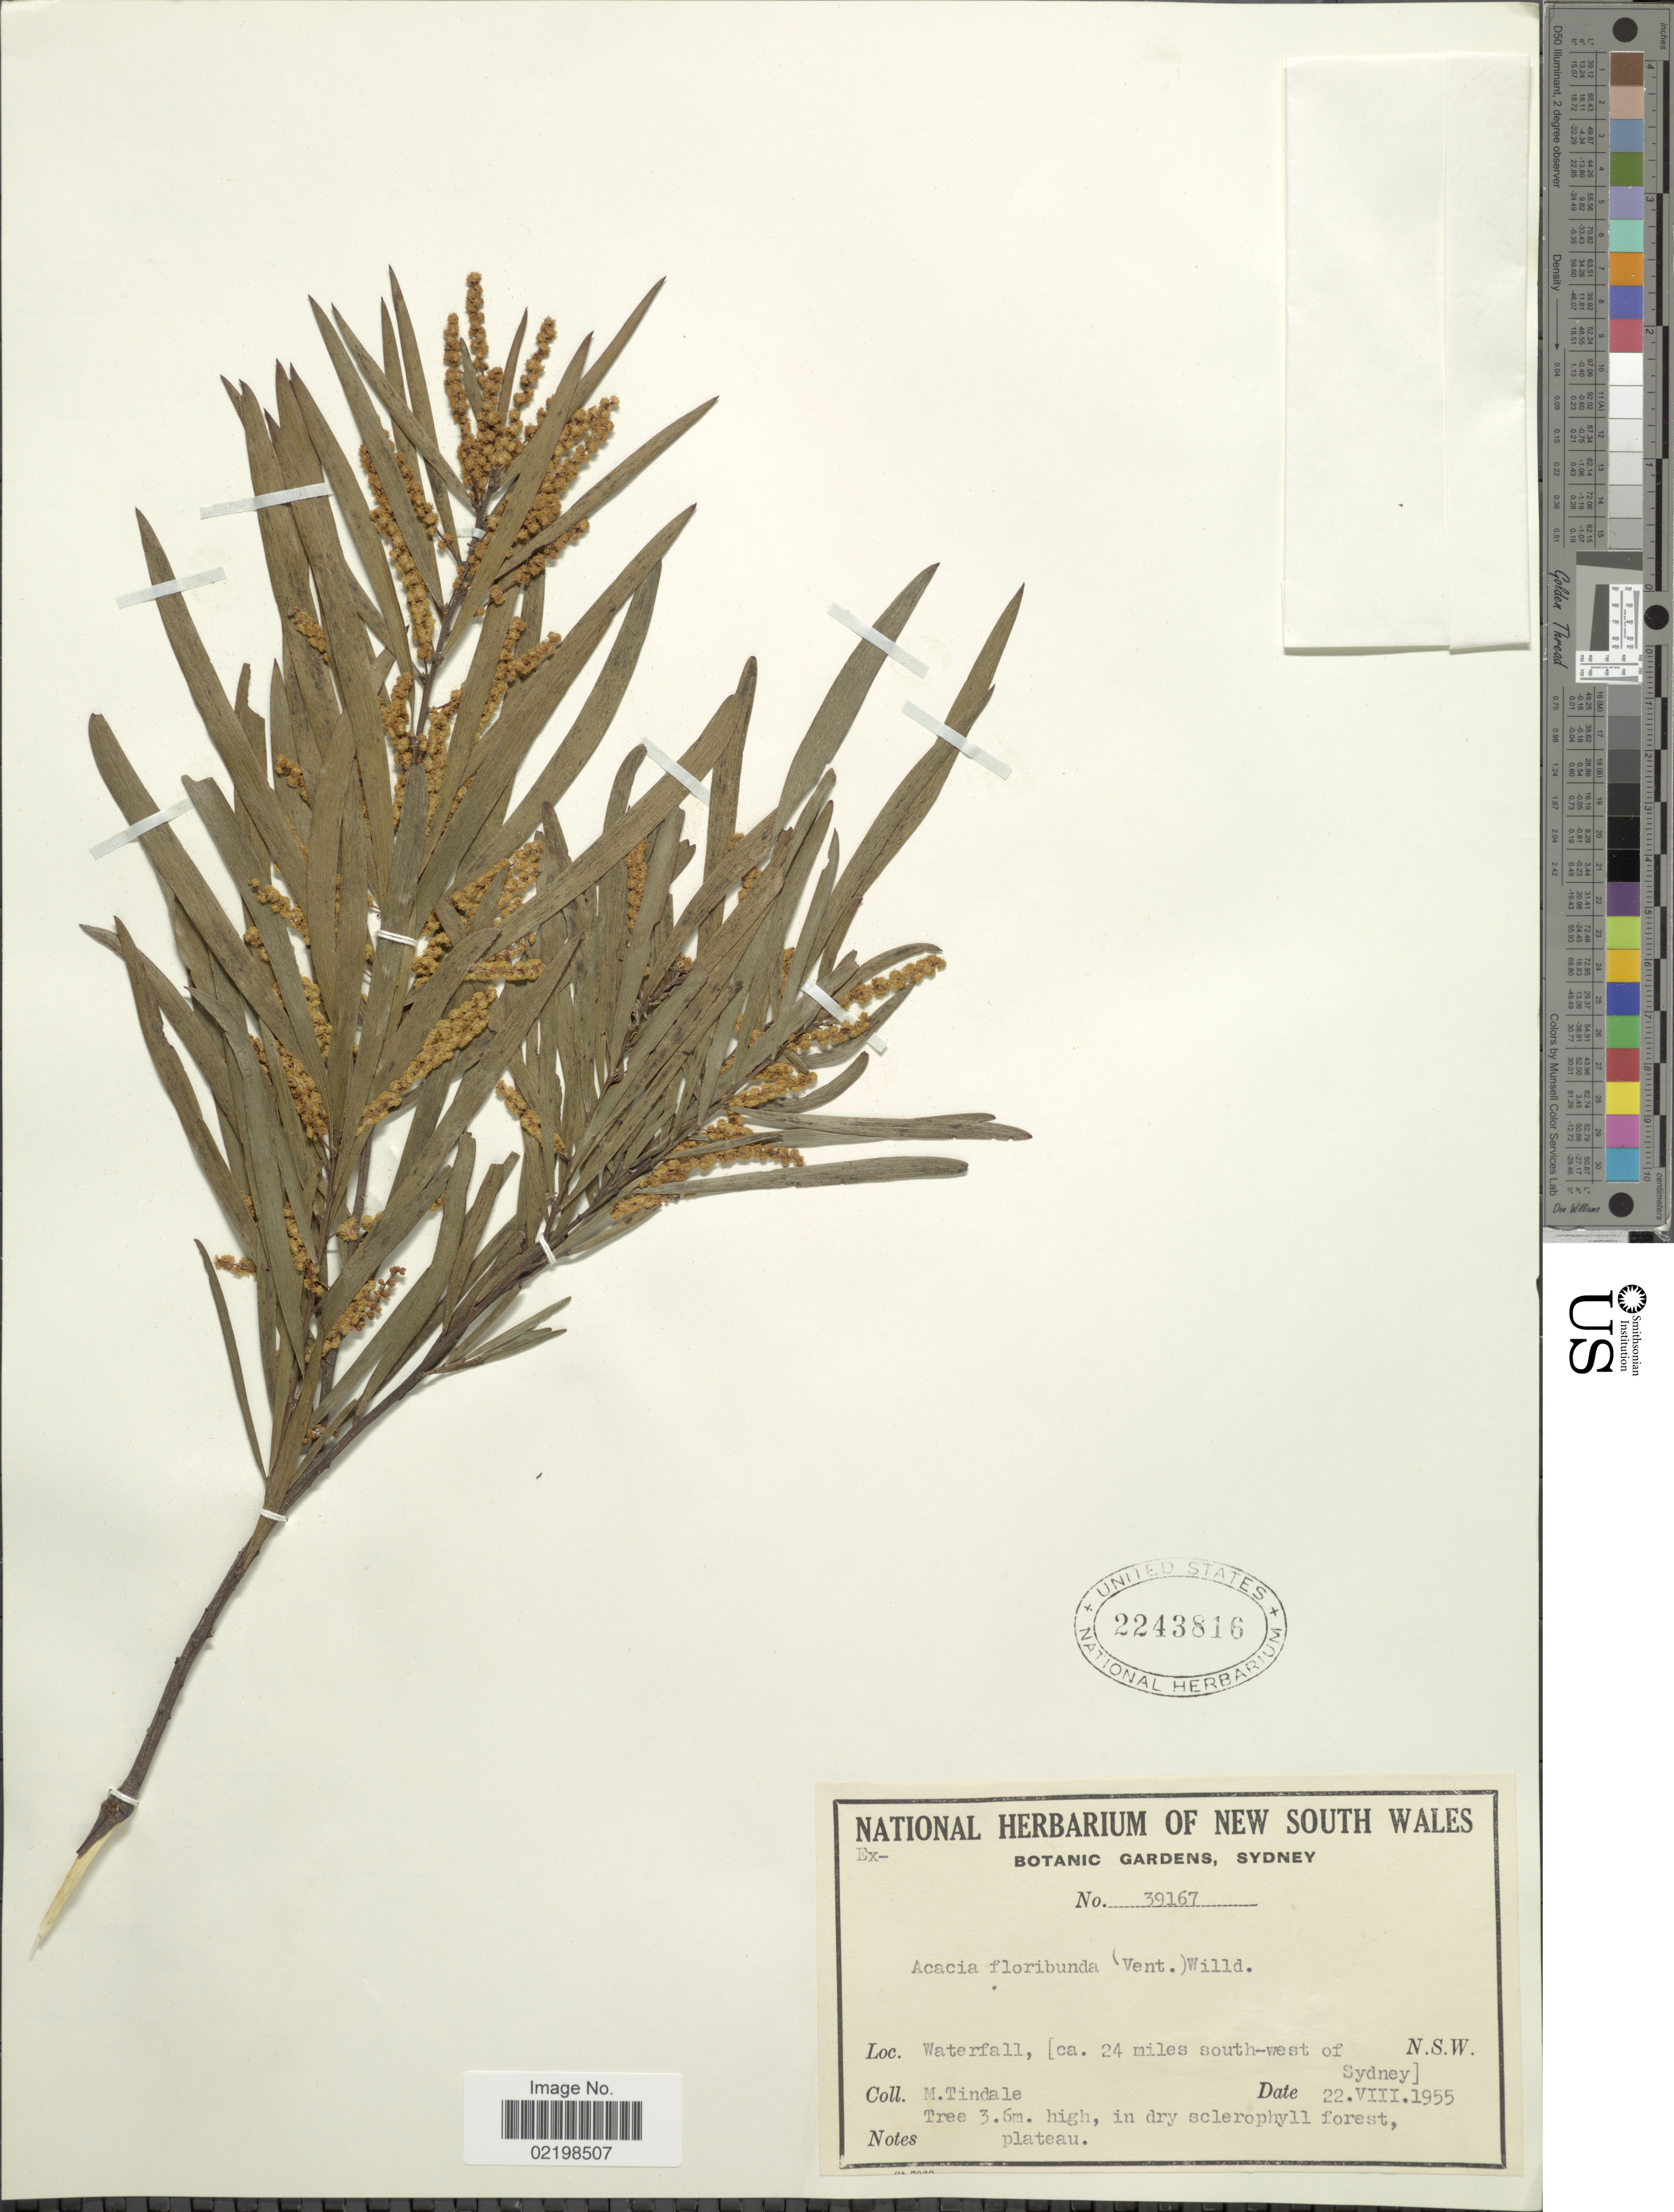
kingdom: Plantae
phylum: Tracheophyta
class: Magnoliopsida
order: Fabales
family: Fabaceae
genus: Acacia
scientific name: Acacia floribunda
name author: Willd.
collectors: M. D. Tindale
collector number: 39167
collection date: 1955-08-22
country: Australia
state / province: New South Wales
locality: Waterfall, [ ca. 24 miles south-west of Sydney] N.S.W.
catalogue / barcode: US 2243816